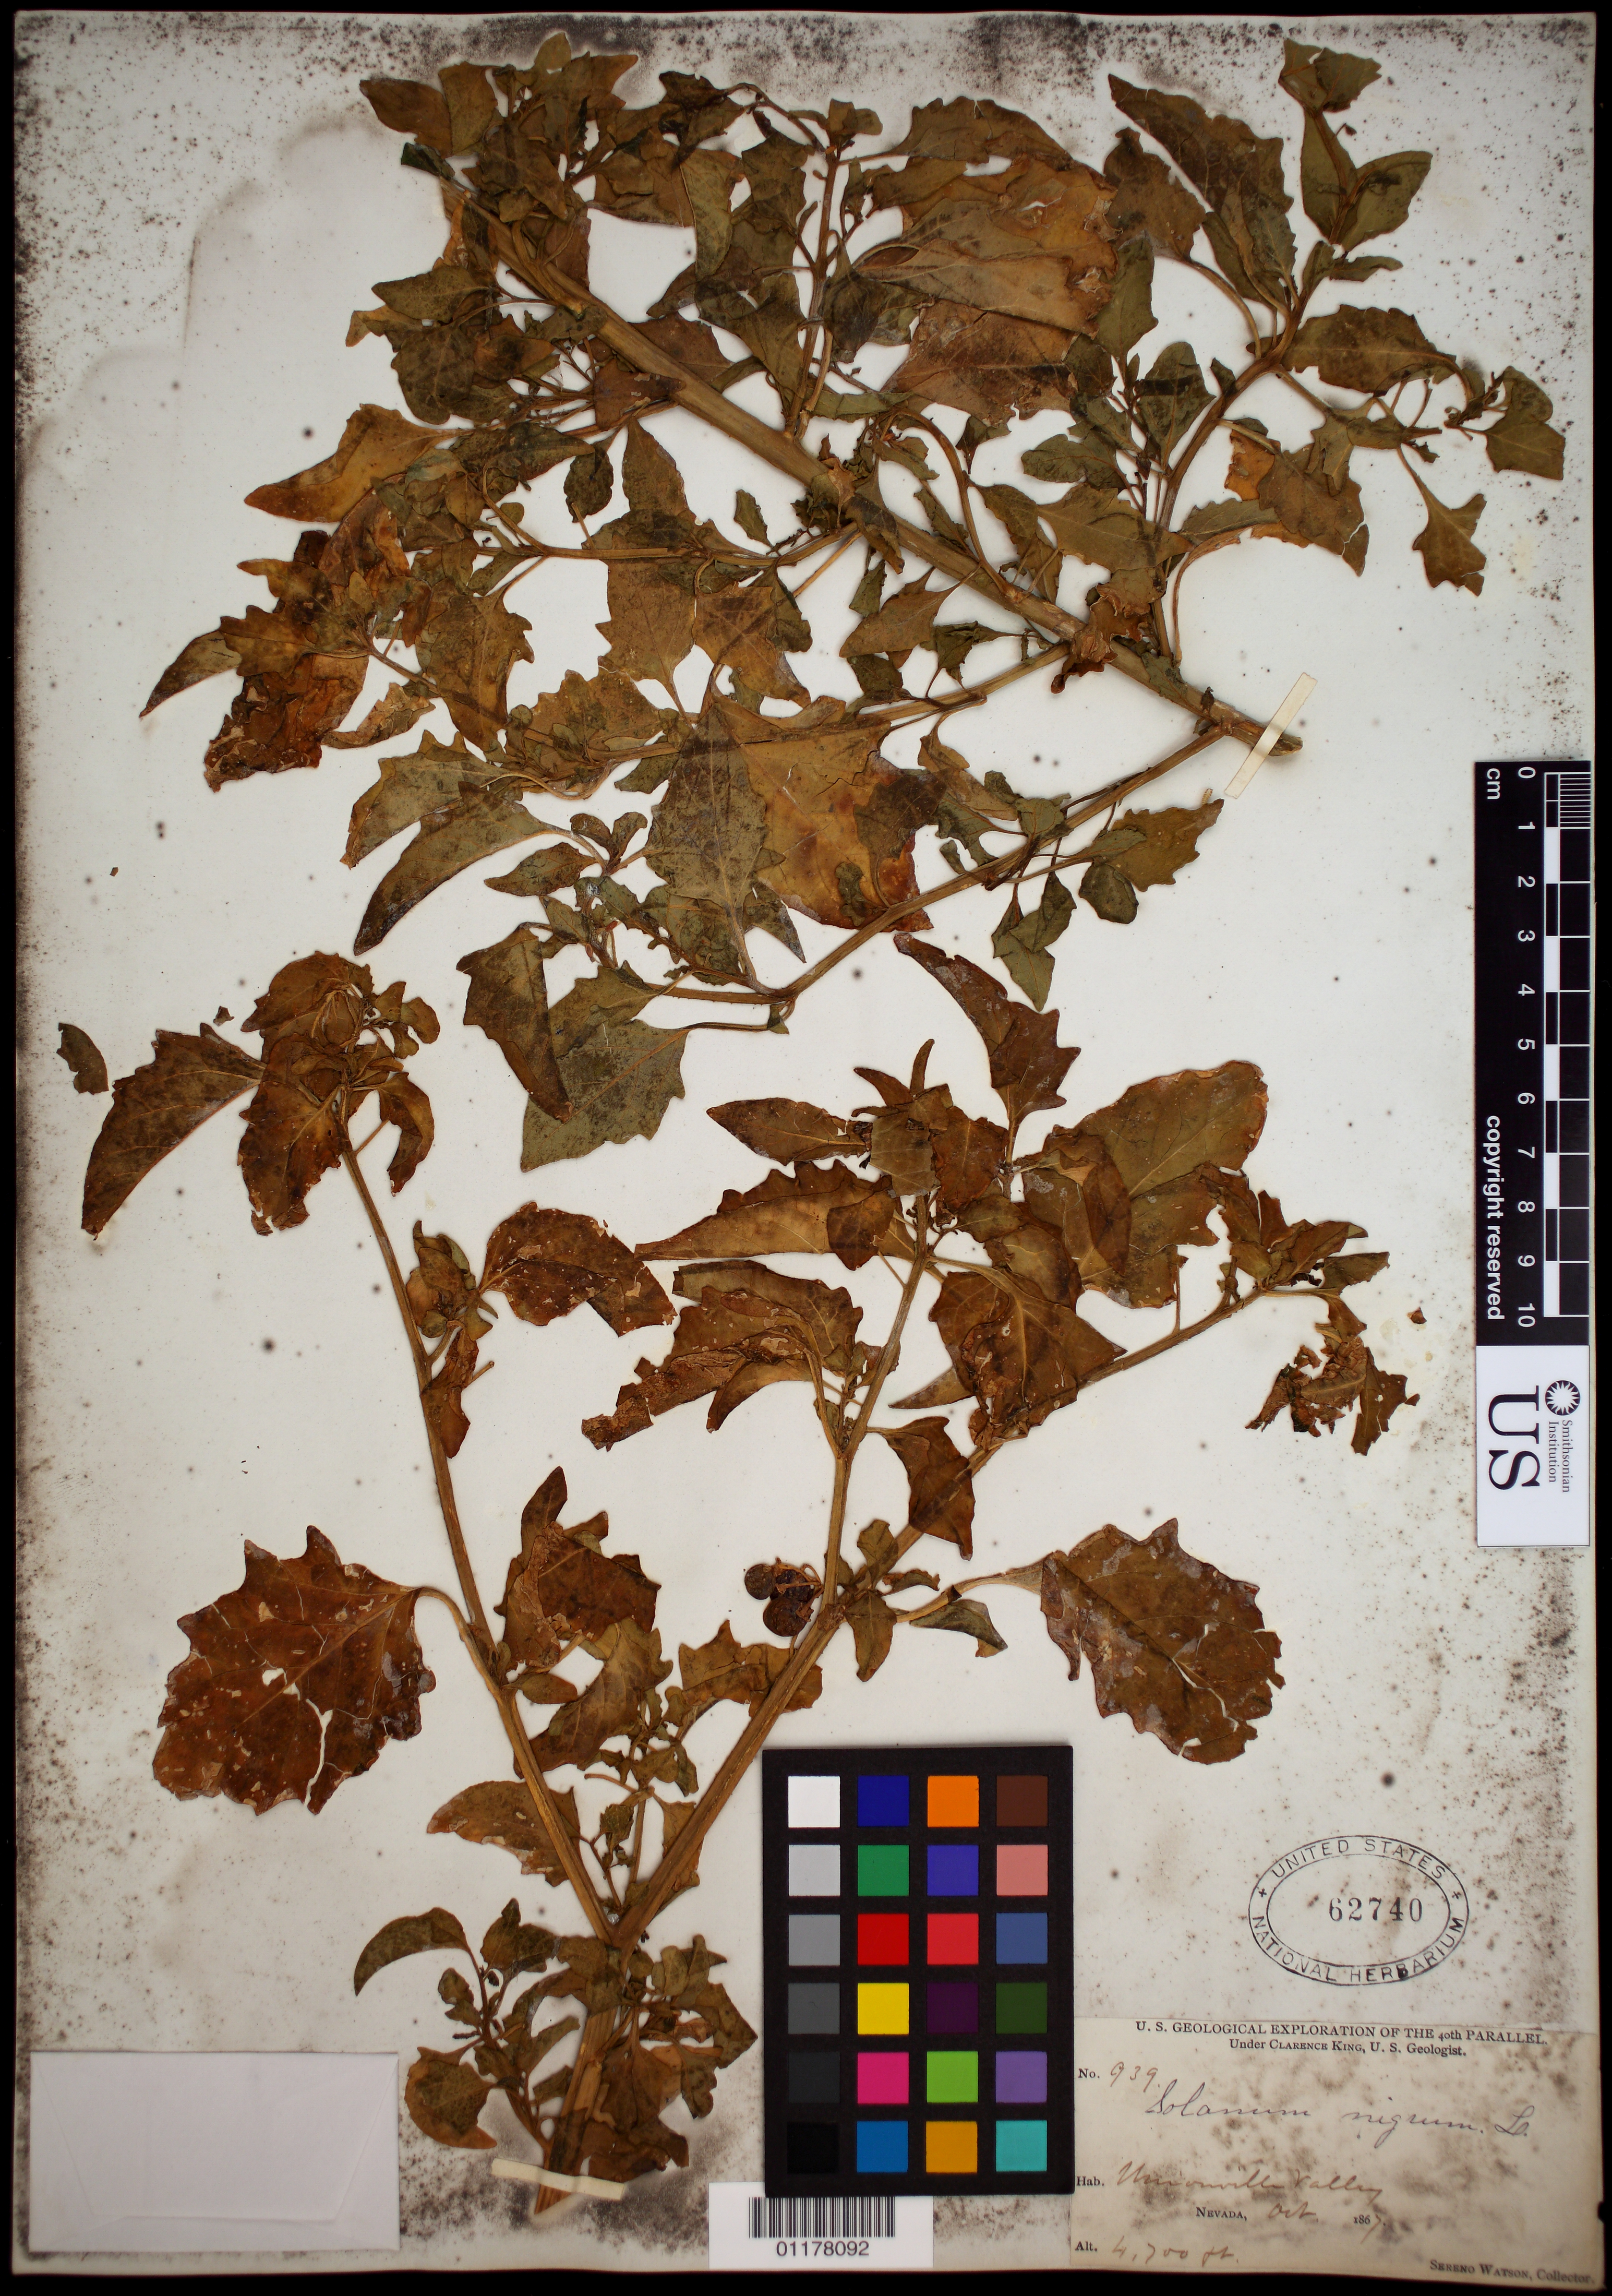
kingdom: Plantae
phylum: Tracheophyta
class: Magnoliopsida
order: Solanales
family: Solanaceae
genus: Solanum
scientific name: Solanum interius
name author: Rydb.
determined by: Knapp, S. D.; Särkinen, T.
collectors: S. Watson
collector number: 939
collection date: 1867-10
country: United States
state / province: Nevada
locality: Unionville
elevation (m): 1433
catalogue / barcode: US 62740